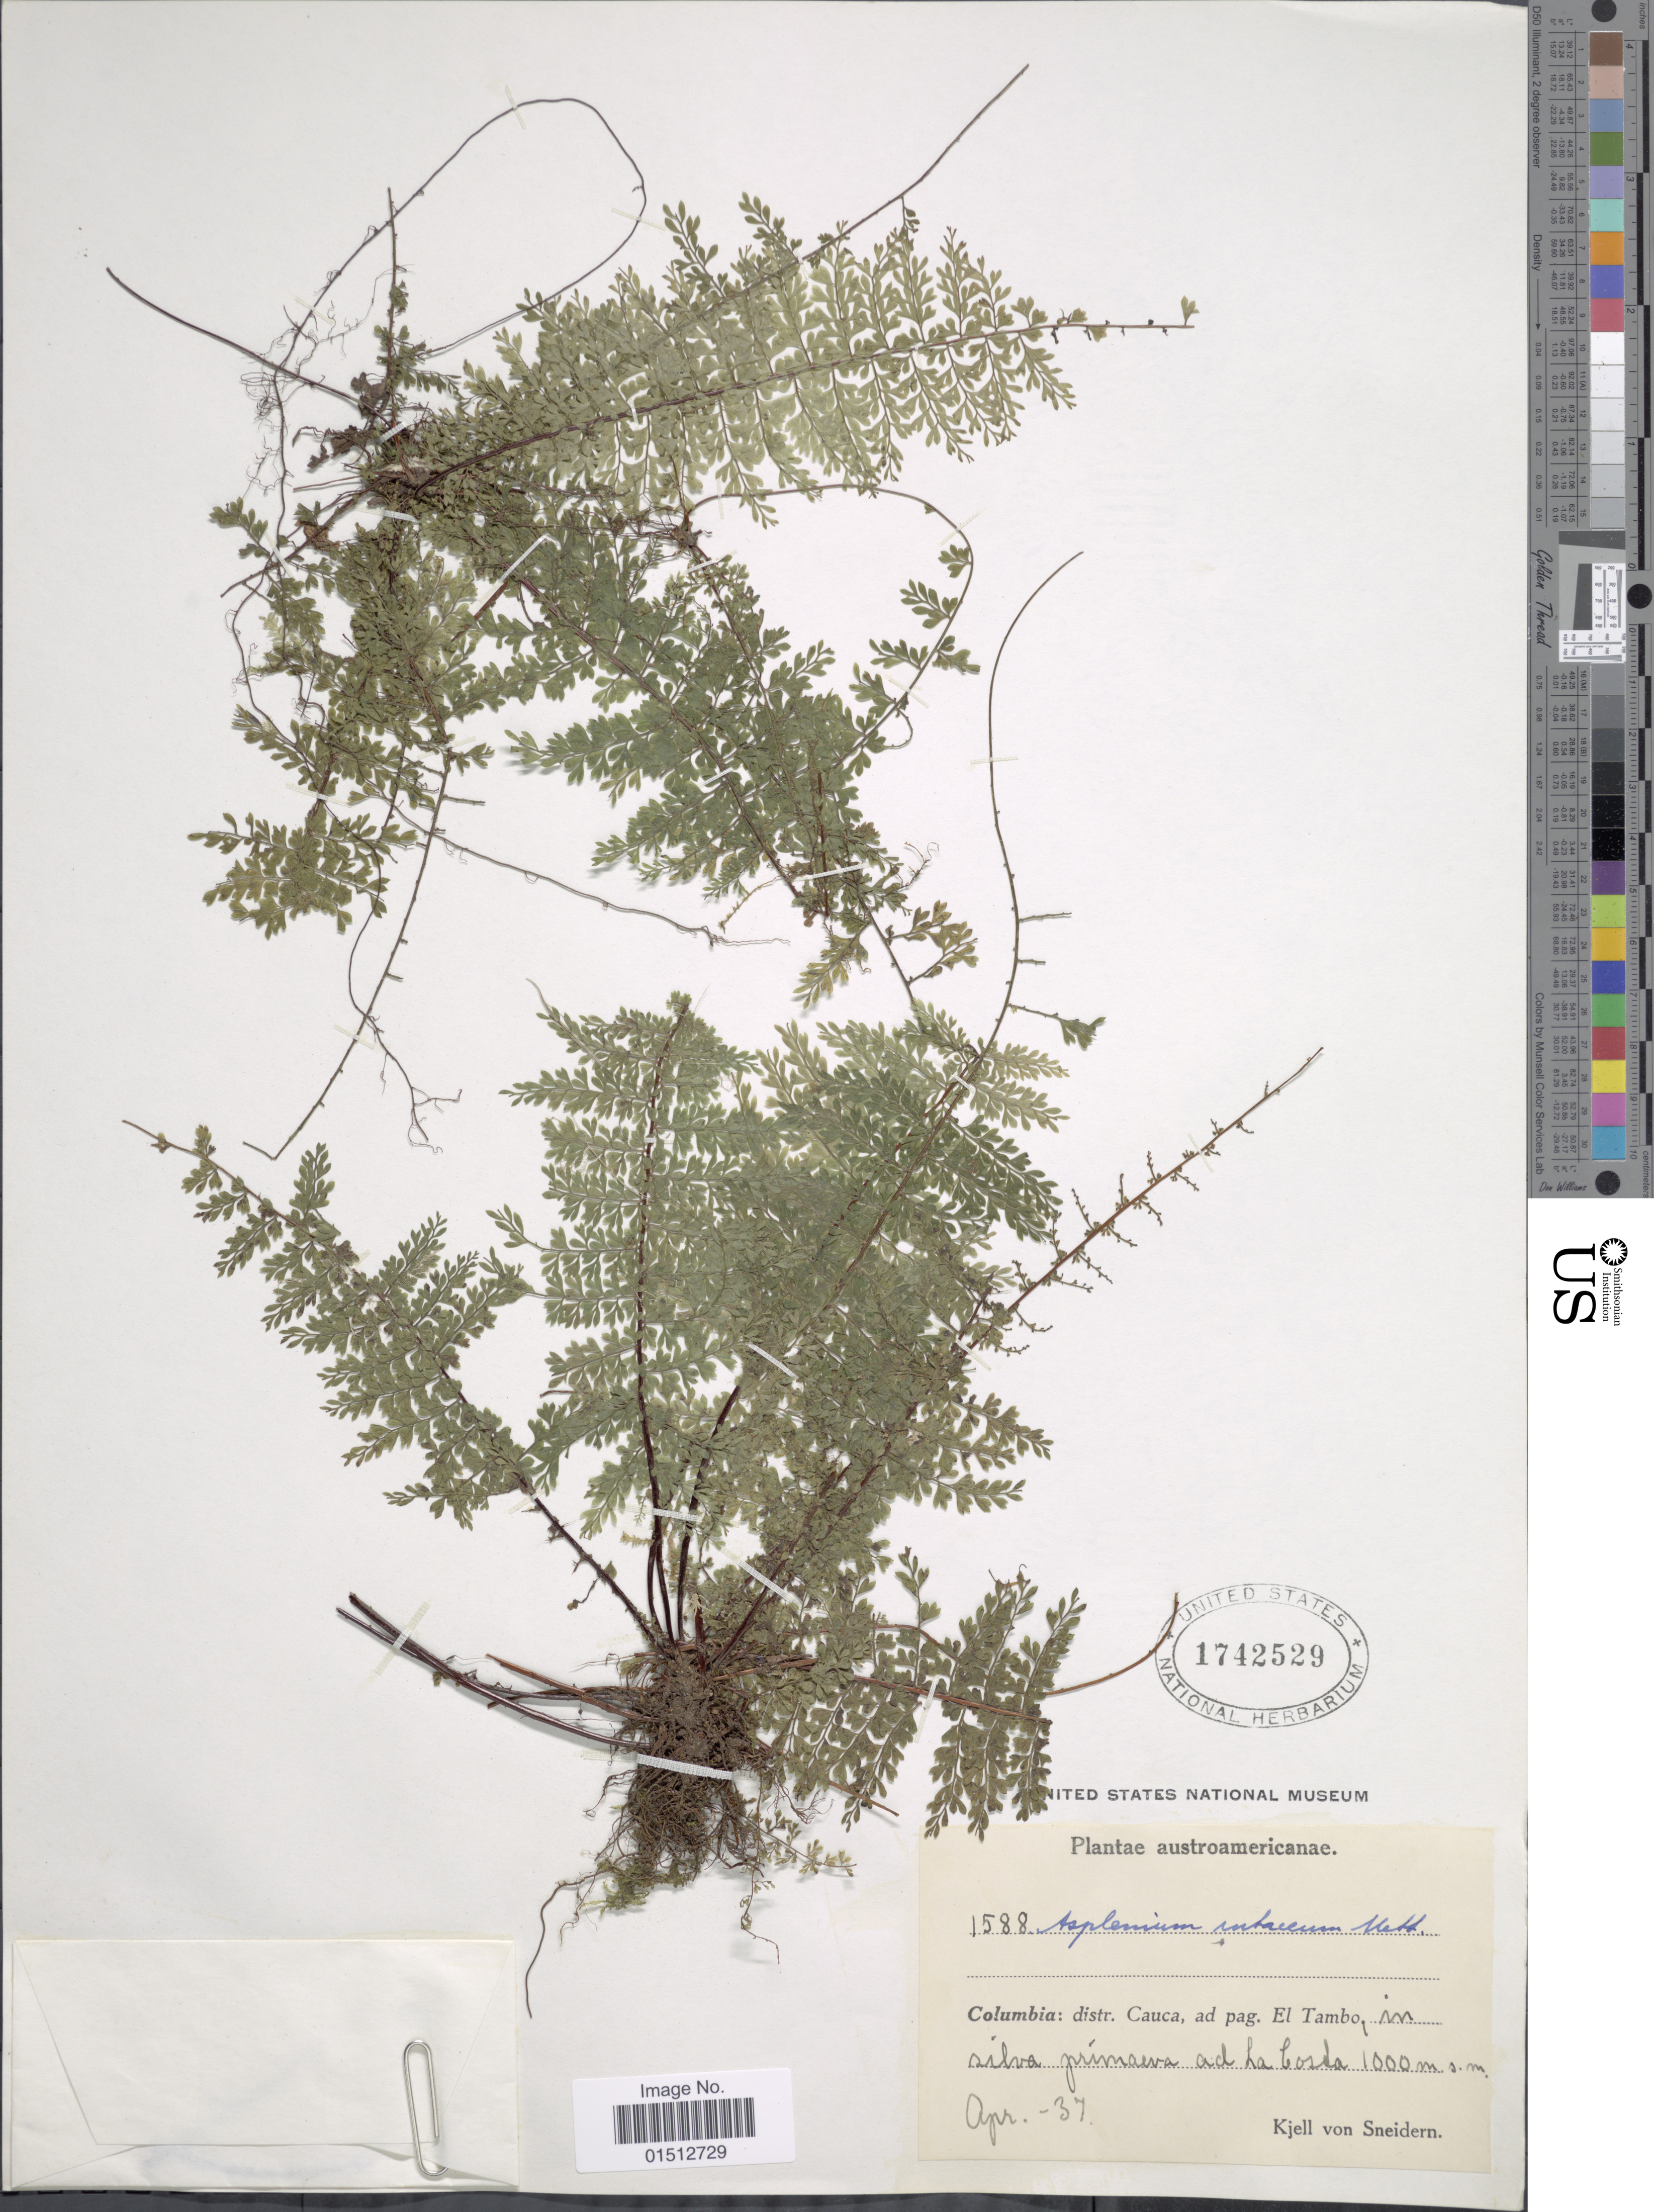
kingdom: Plantae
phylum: Tracheophyta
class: Polypodiopsida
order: Polypodiales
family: Aspleniaceae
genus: Asplenium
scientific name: Asplenium rutaceum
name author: (Willd.) Mett.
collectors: K. von Sneidern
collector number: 1588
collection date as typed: Transcribed d/m/y: /4/37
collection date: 1937-04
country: Colombia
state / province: Cauca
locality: Ad pag. El Tambo, in silva primavera ad La Costa.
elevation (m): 1000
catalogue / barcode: US 1742529